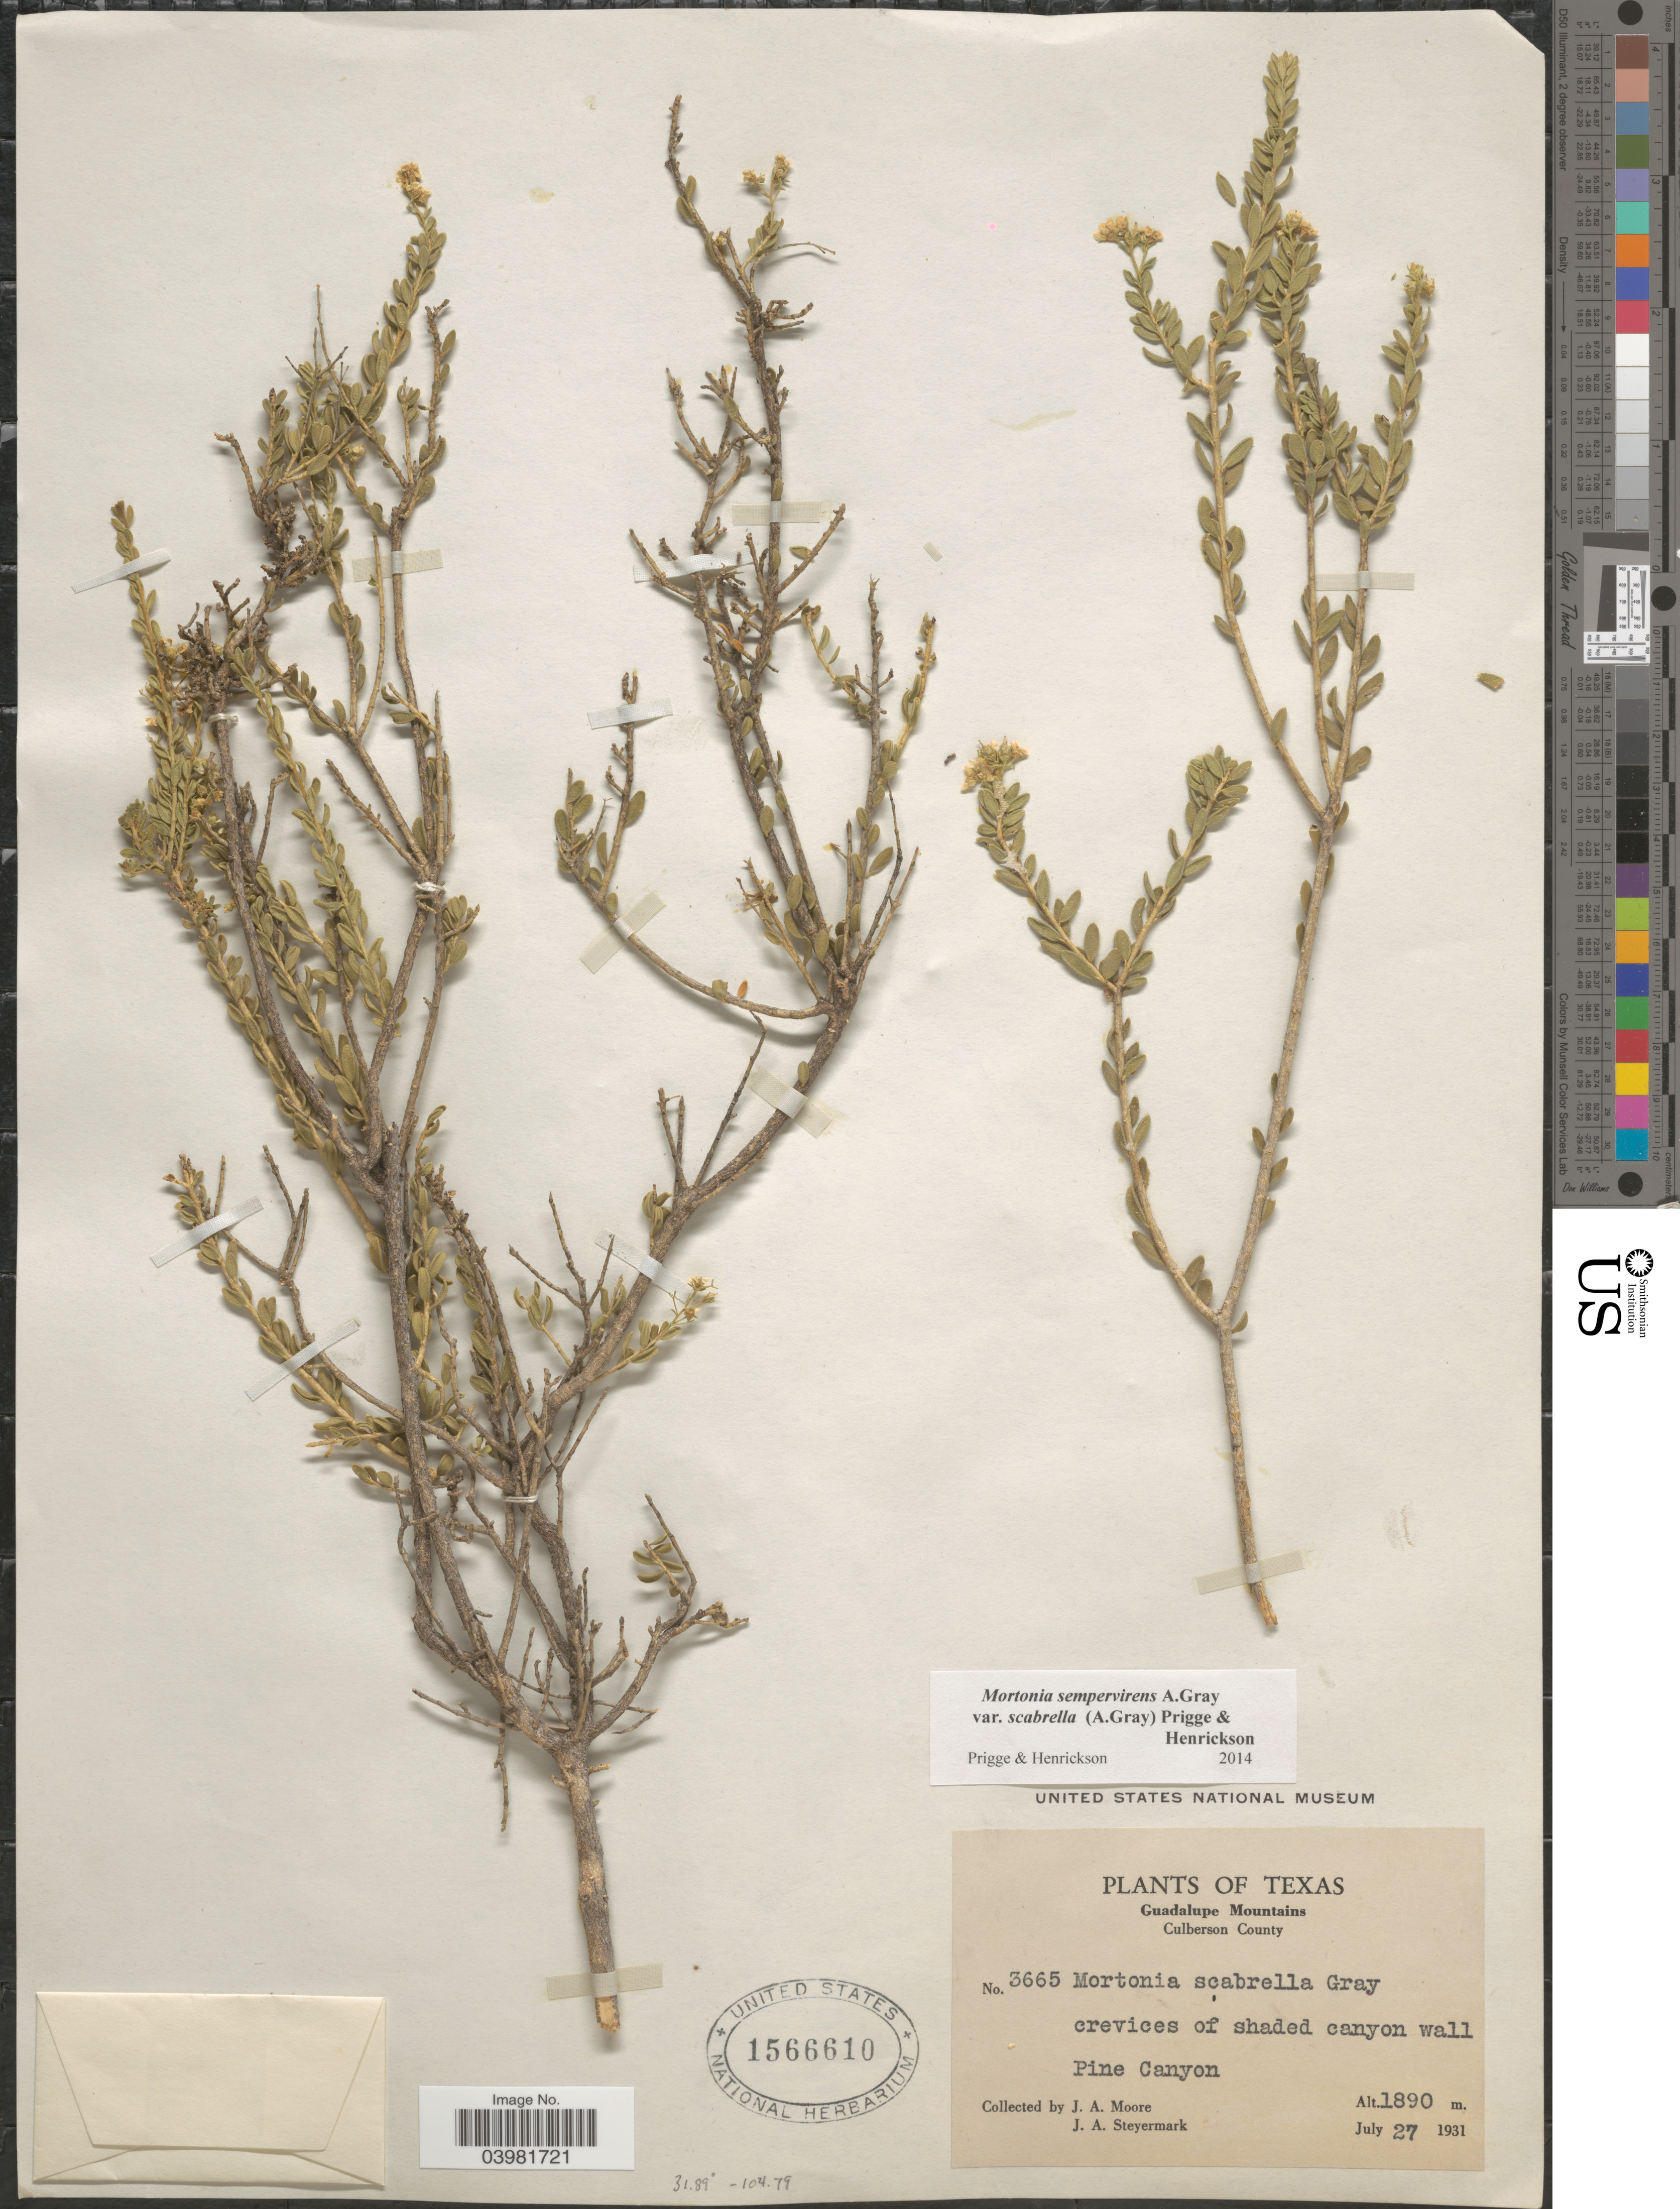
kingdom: Plantae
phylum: Tracheophyta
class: Magnoliopsida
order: Celastrales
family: Celastraceae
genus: Mortonia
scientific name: Mortonia scabrella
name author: A. Gray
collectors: J. A. Moore & J. Steyermark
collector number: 3665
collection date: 1931-07-27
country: United States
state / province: Texas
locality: Guadalupe Mountains. Culberson County. Crevices of shaded canyon wall. Pine Canyon.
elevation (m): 1890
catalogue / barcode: US 1566610